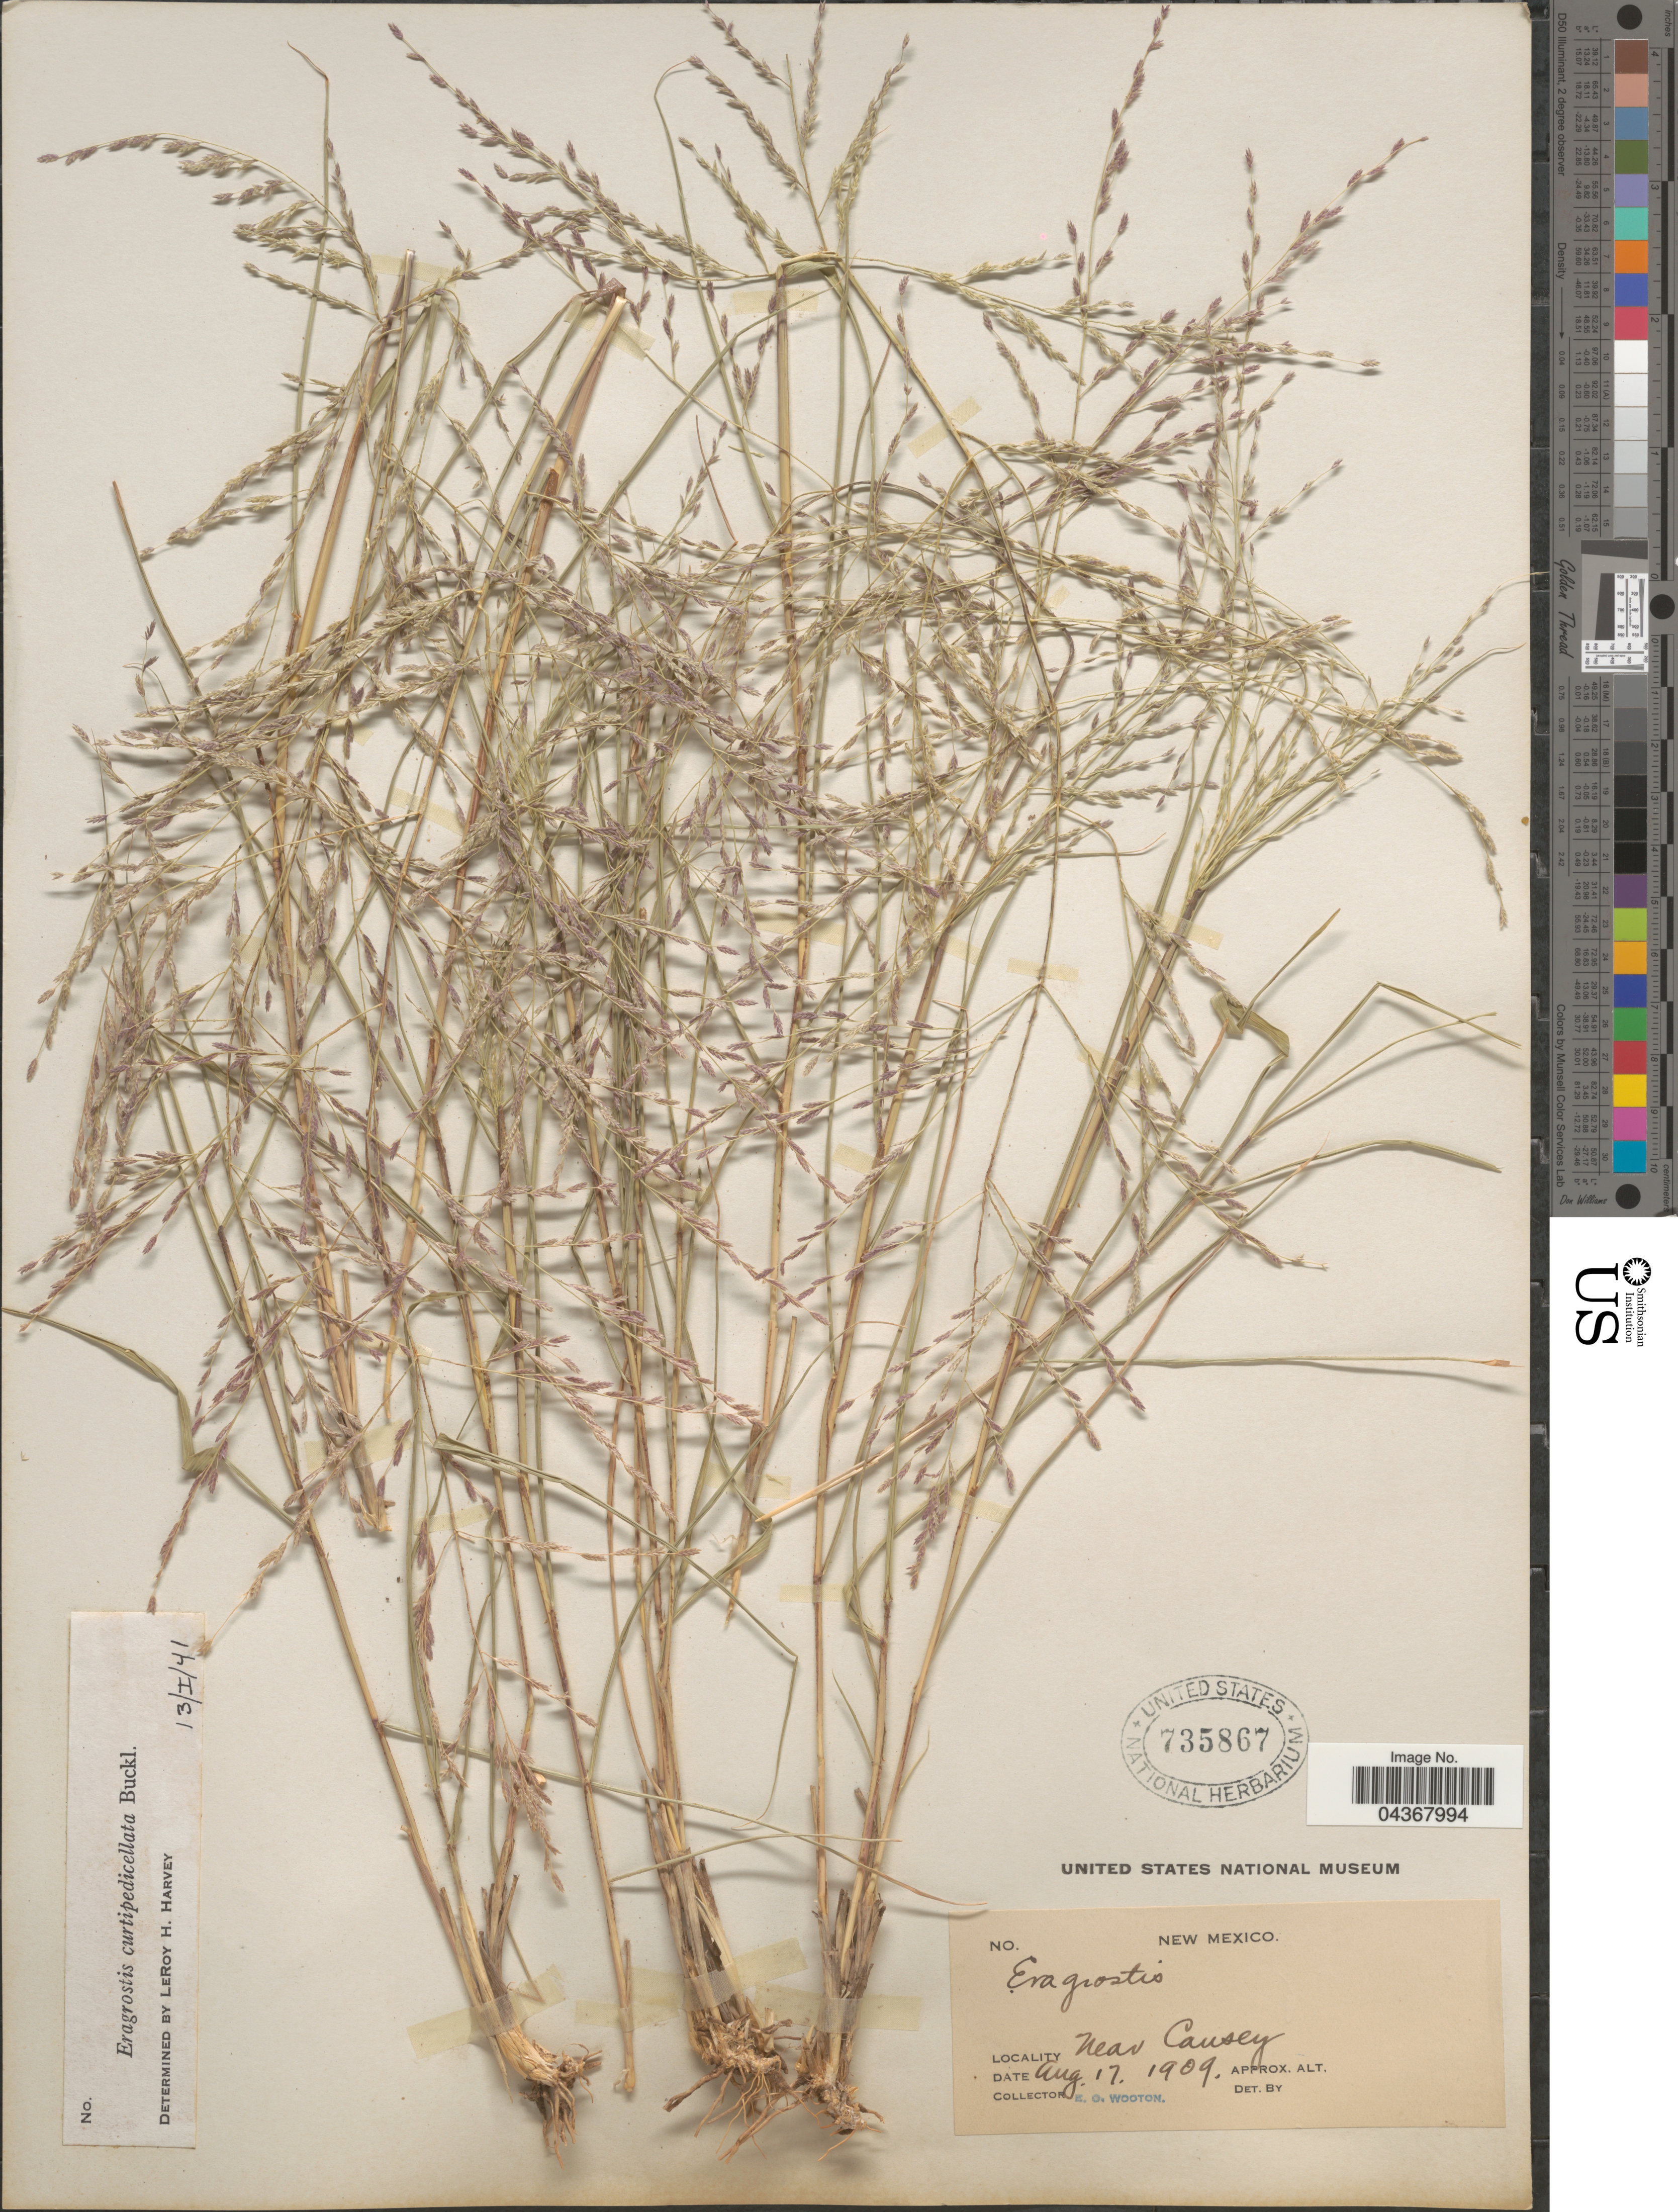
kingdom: Plantae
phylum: Tracheophyta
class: Liliopsida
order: Poales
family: Poaceae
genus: Eragrostis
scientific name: Eragrostis curtipedicellata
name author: Buckley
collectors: E. O. Wooton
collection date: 1909-08-17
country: United States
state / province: New Mexico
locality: Near Causey.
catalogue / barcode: US 735867